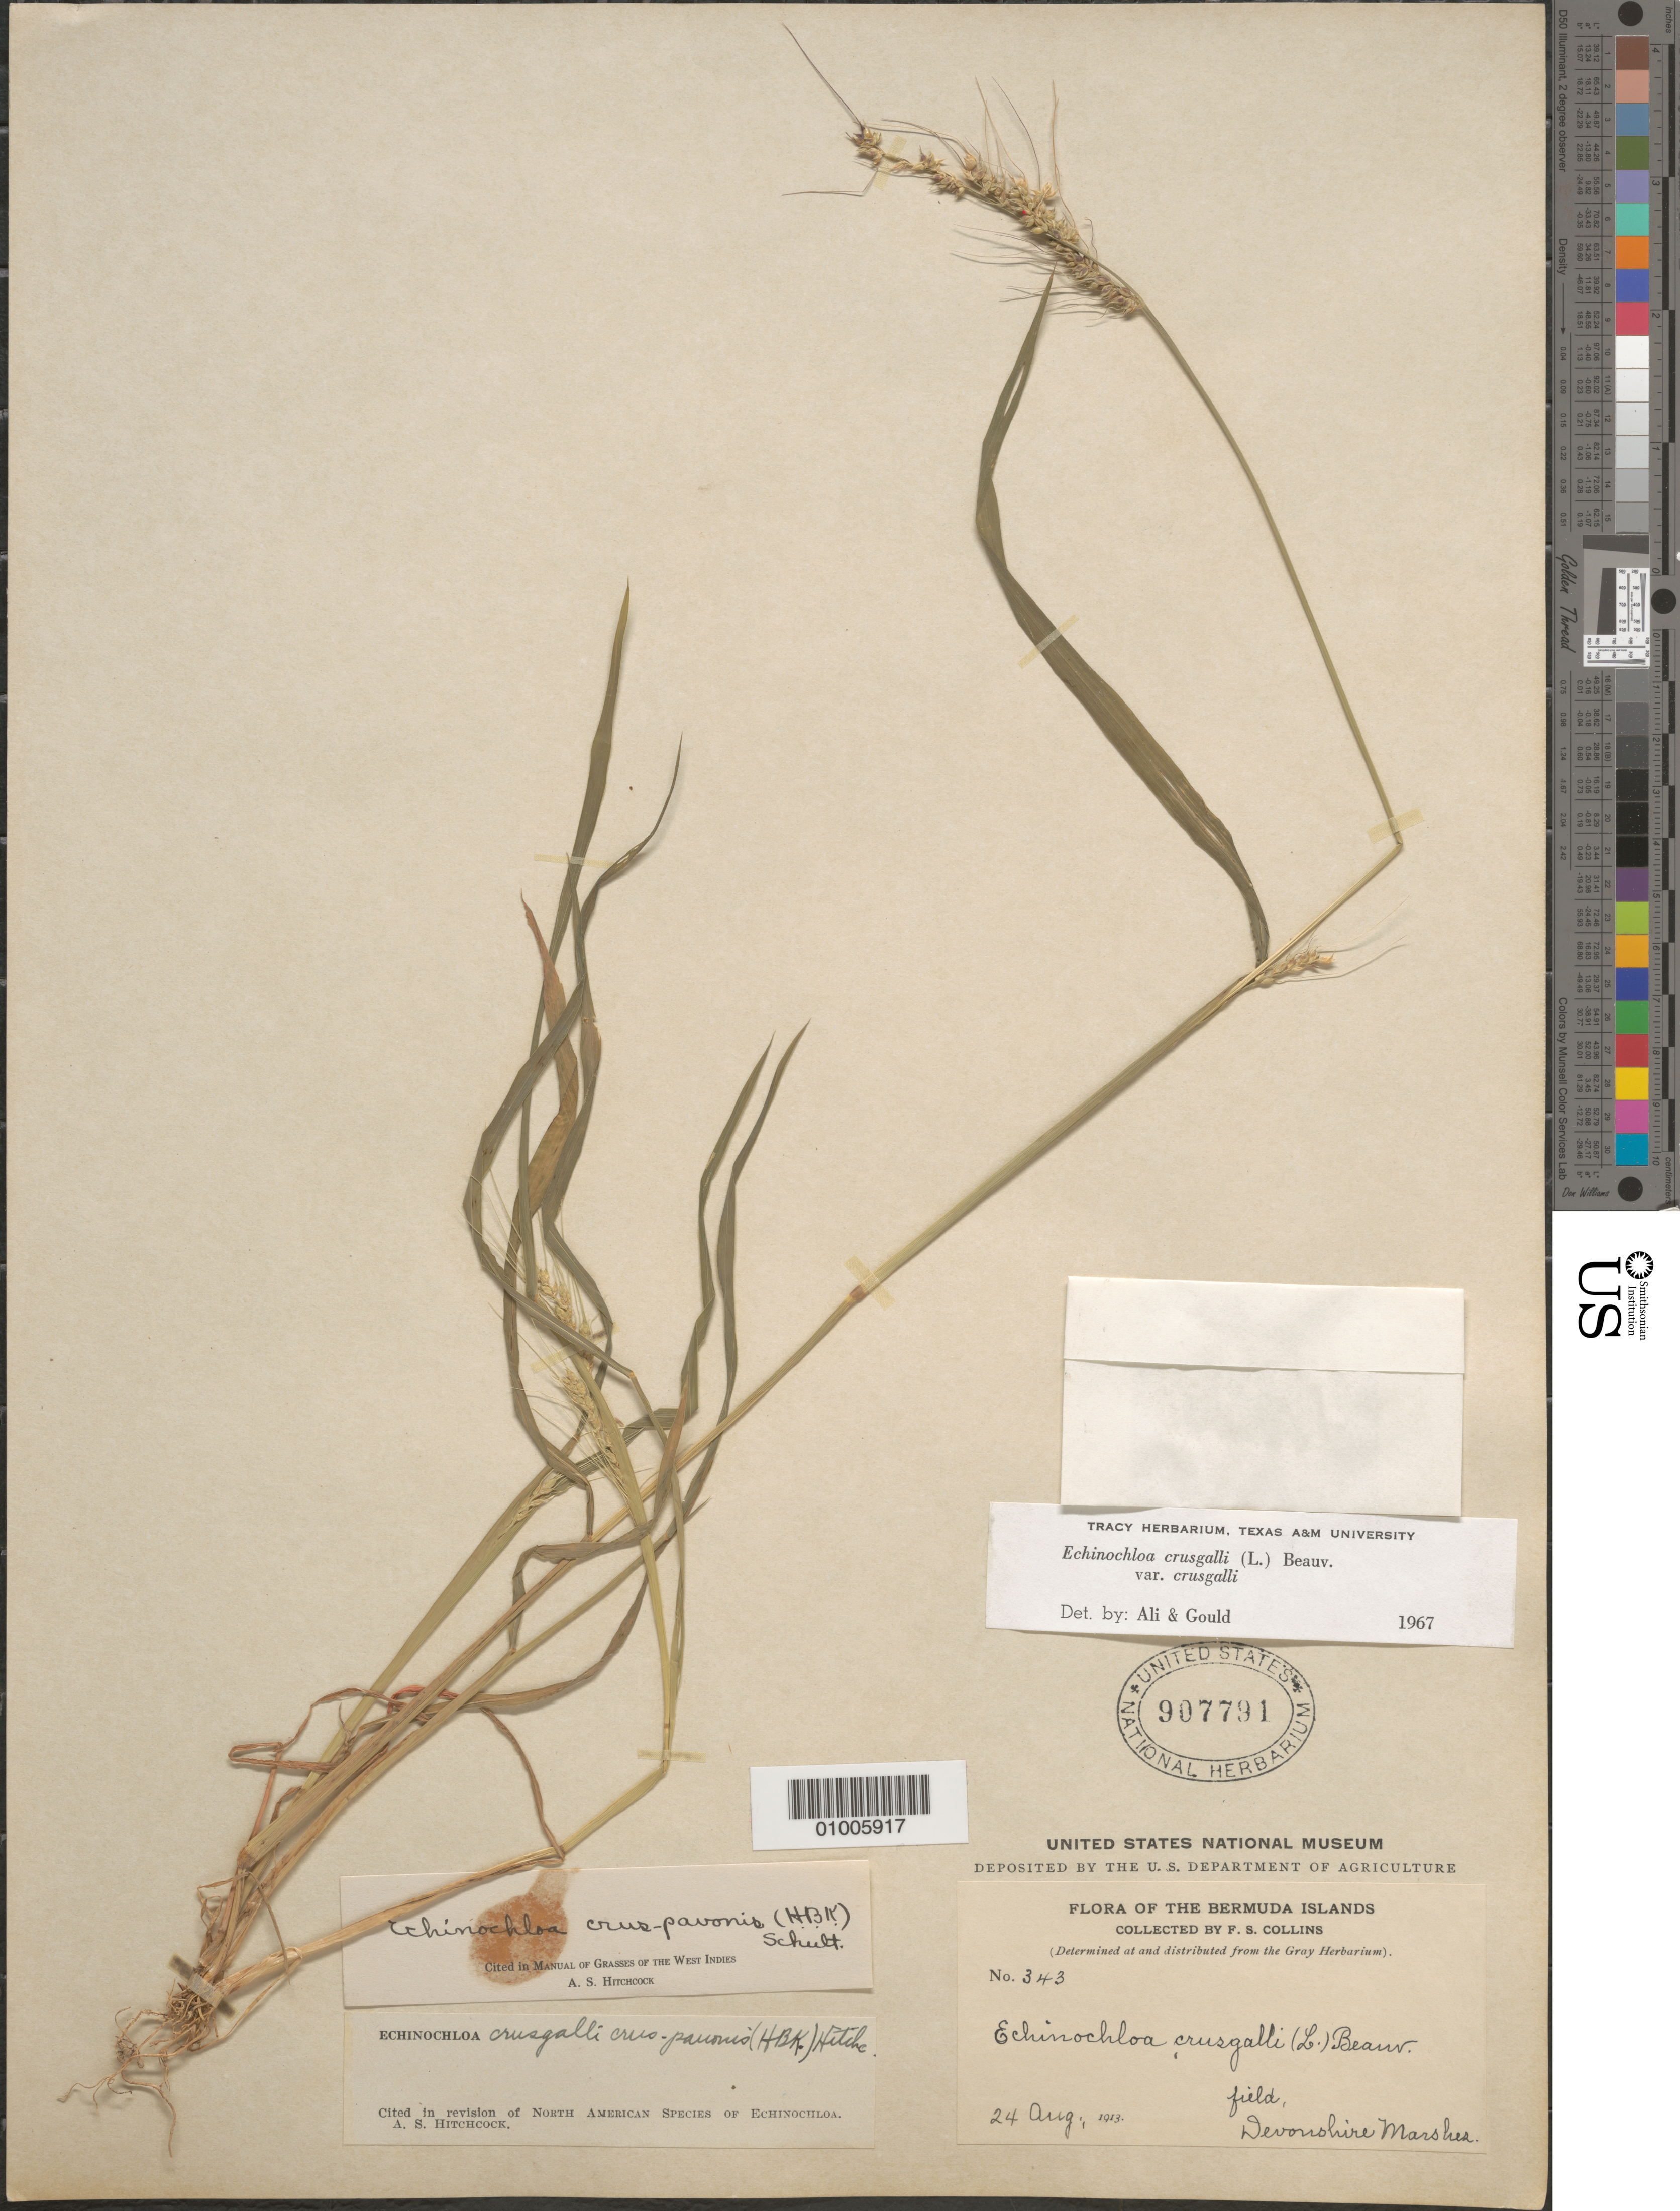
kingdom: Plantae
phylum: Tracheophyta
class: Liliopsida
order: Poales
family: Poaceae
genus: Echinochloa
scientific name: Echinochloa crus-pavonis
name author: (Kunth) Schult.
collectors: F. Collins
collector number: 343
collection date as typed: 24 Aug 1913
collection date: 1913-08-24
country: Bermuda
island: Bermuda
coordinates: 0 N, 0 E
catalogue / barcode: US 907791